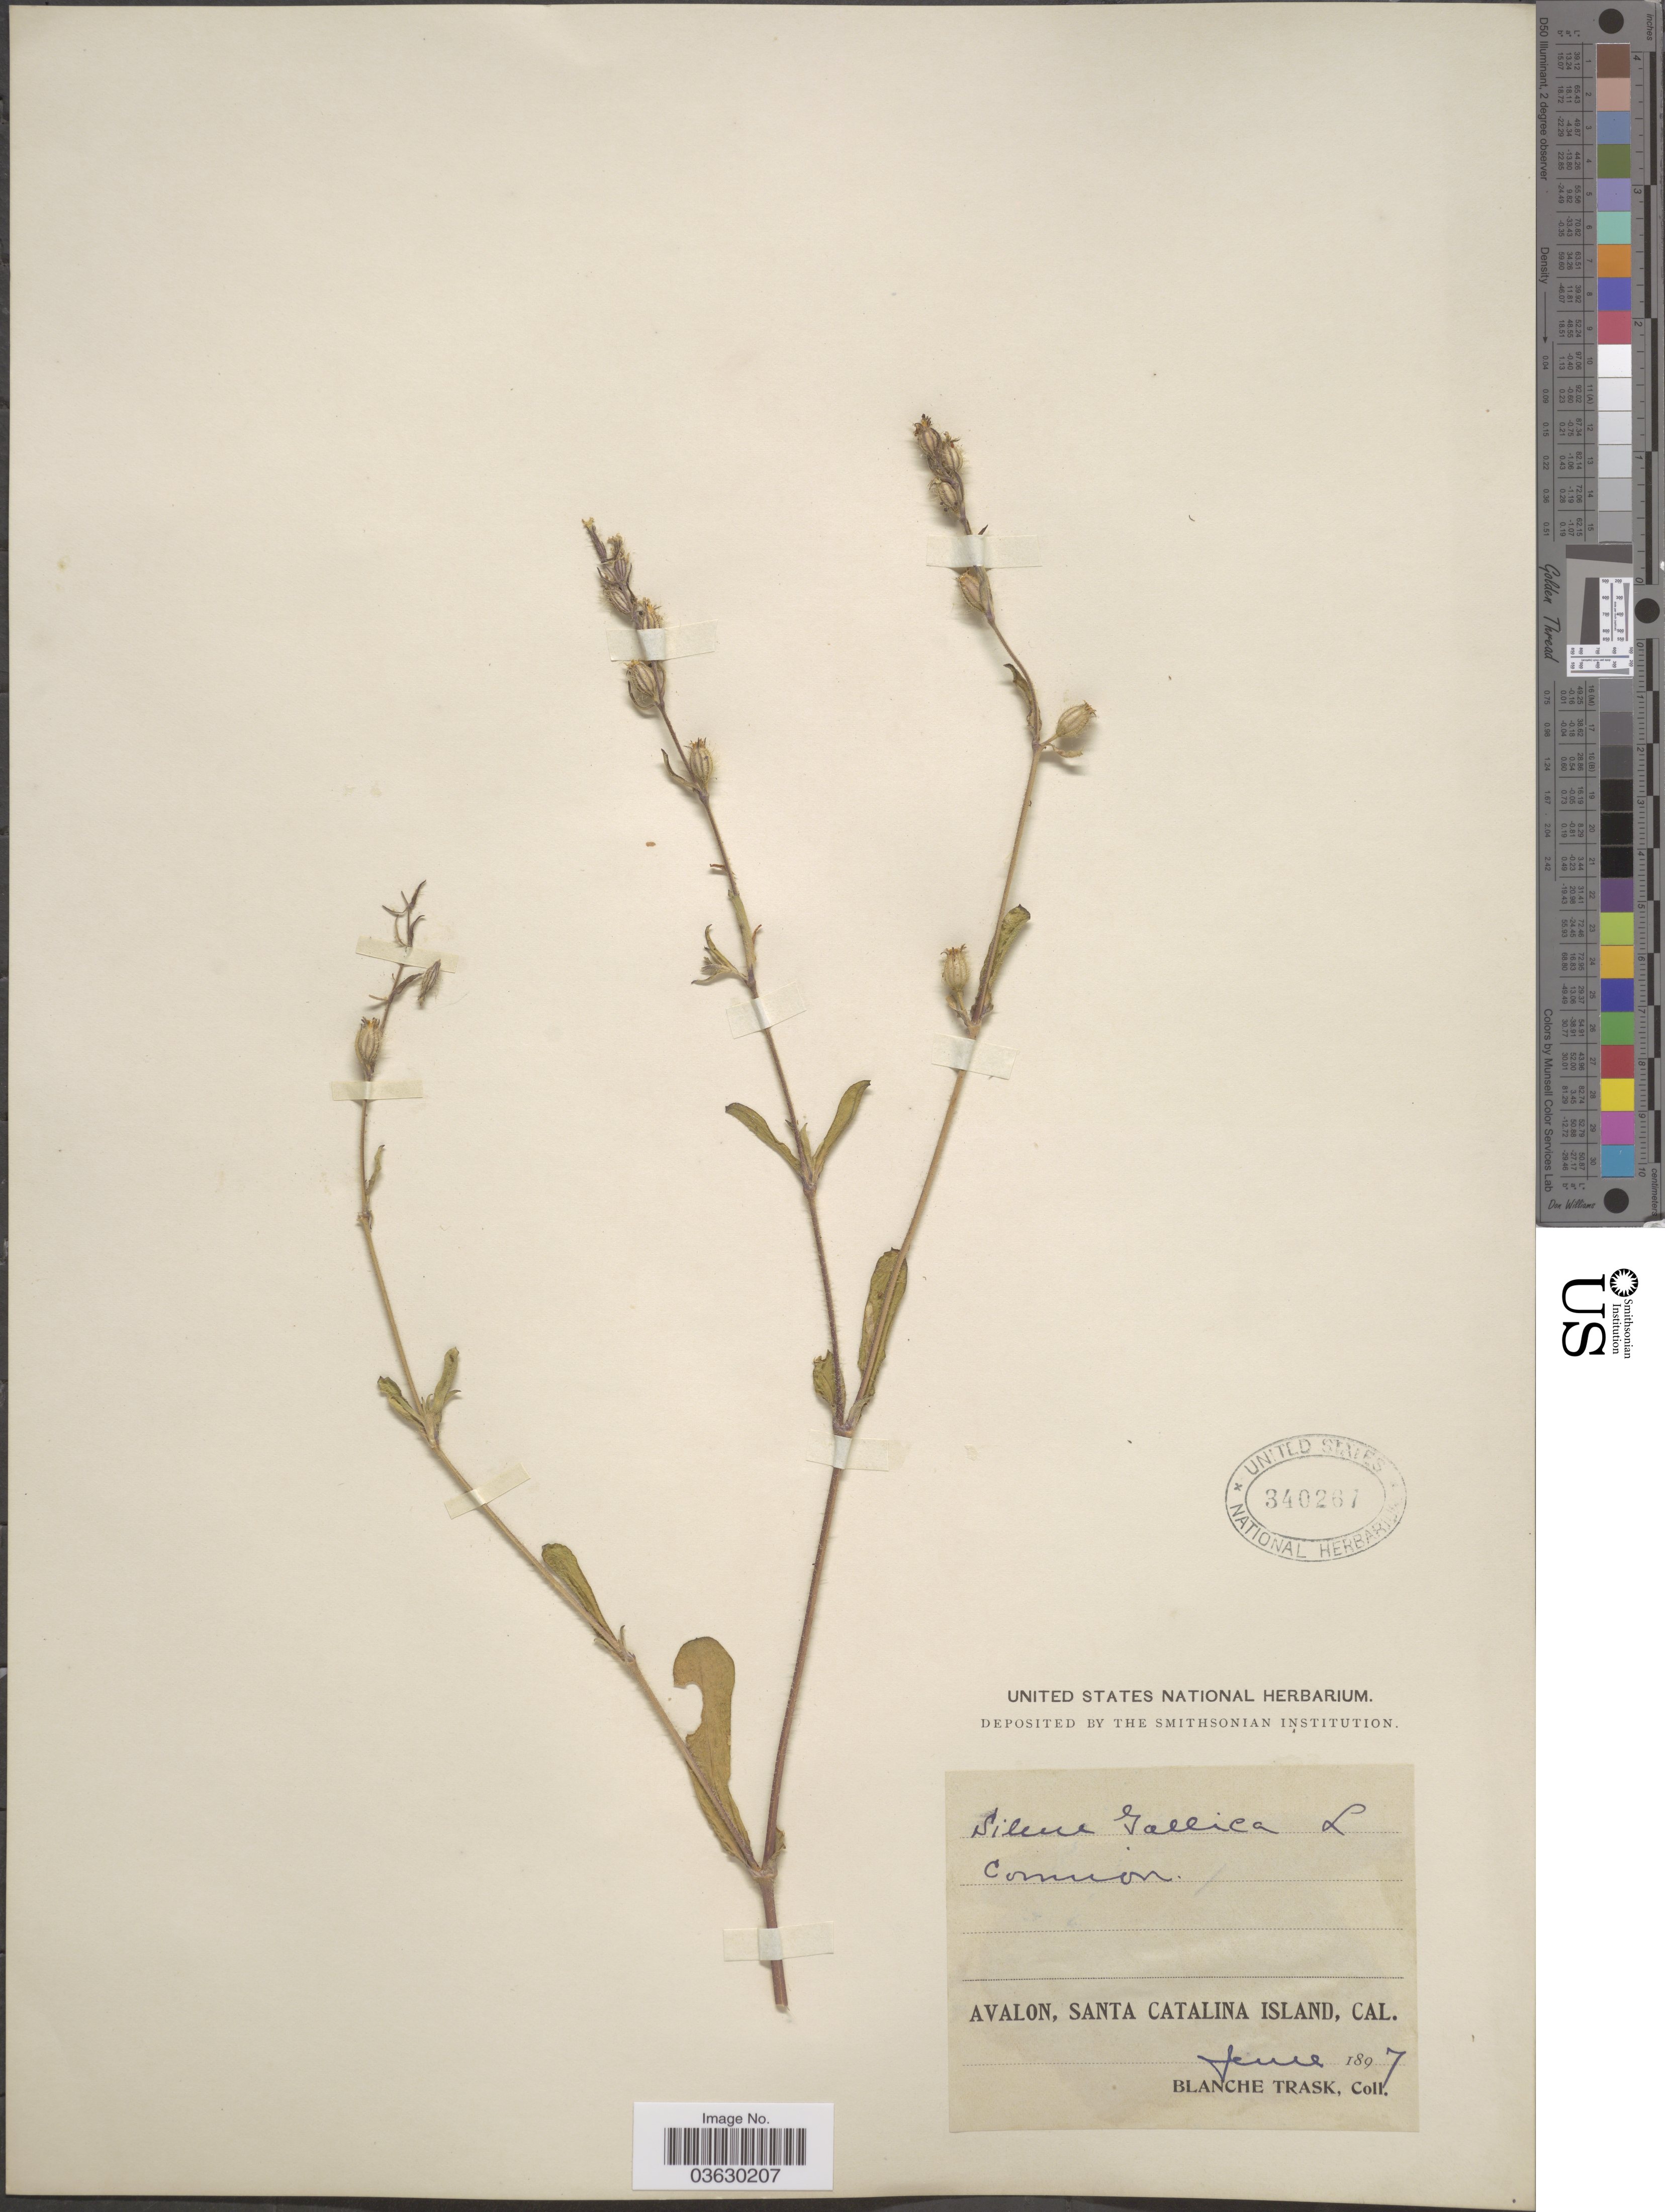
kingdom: Plantae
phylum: Tracheophyta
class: Magnoliopsida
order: Caryophyllales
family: Caryophyllaceae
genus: Silene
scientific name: Silene gallica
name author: L.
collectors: B. Trask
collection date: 1897-06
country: United States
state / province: California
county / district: Los Angeles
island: Santa Catalina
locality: Avalon, Santa Catalina Island.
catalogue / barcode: US 340267